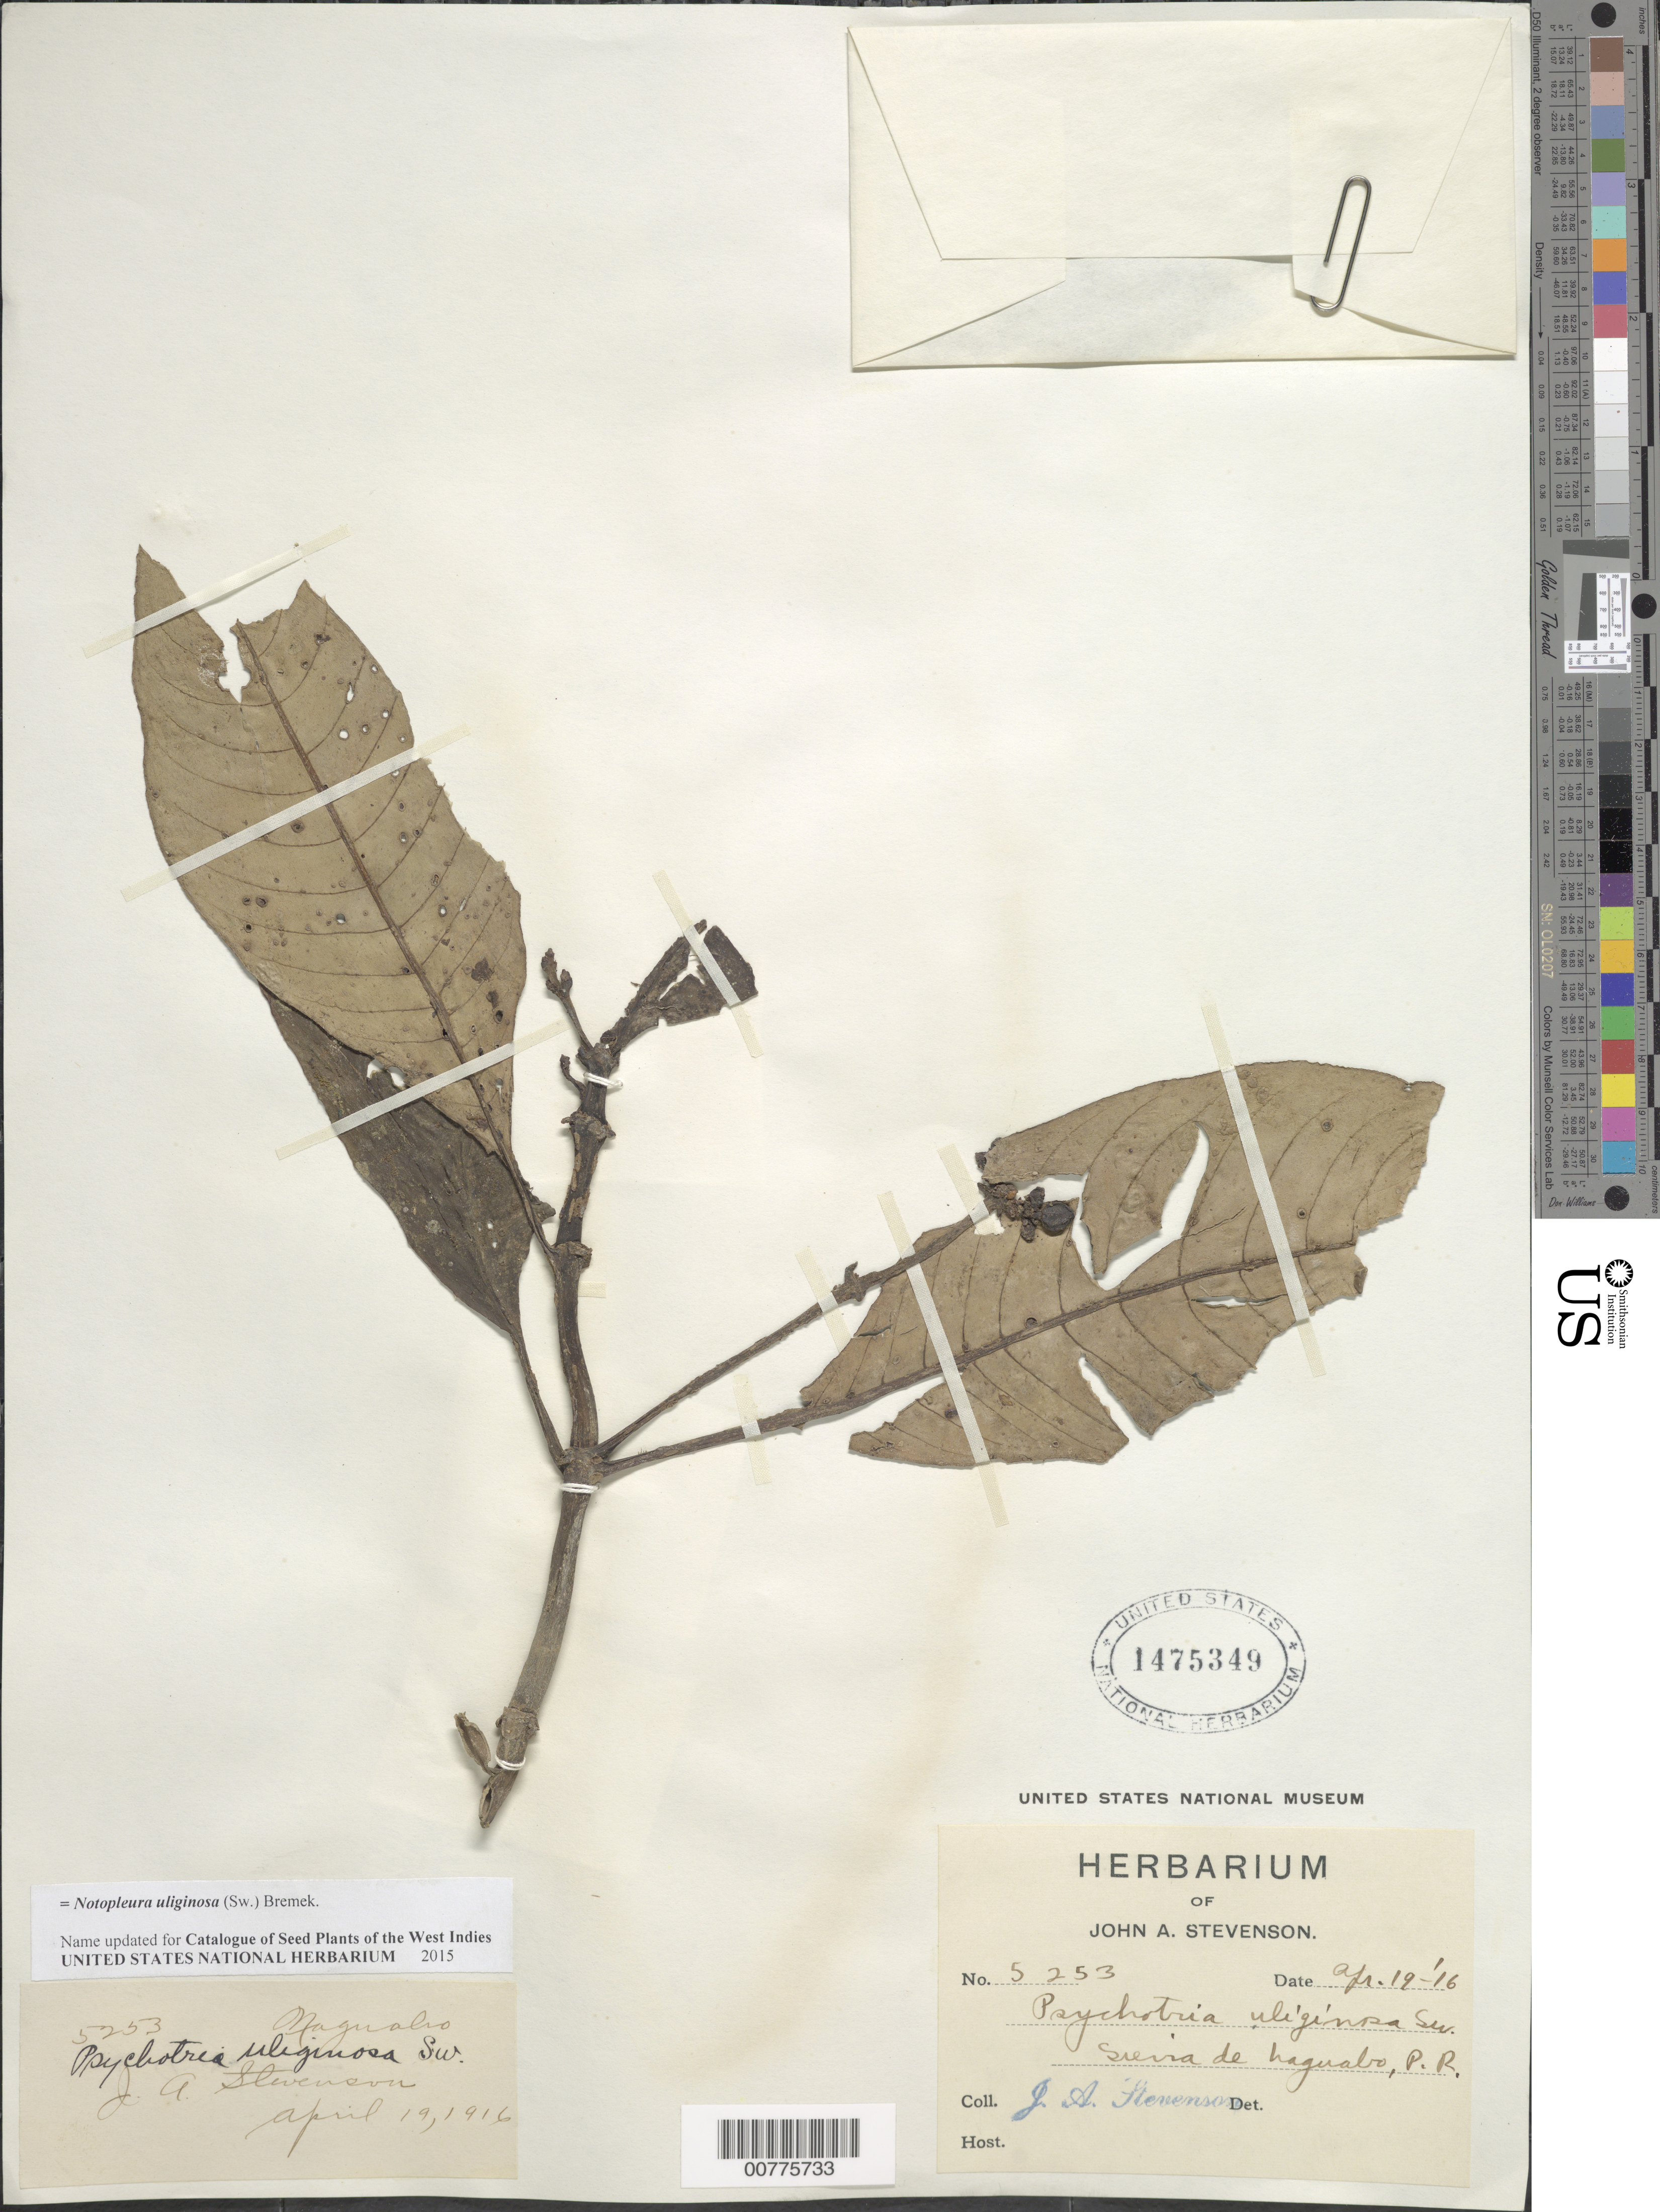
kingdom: Plantae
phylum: Tracheophyta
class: Magnoliopsida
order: Gentianales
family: Rubiaceae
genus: Notopleura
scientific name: Notopleura uliginosa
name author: (Sw.) Bremek.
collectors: J. Stevenson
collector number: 5253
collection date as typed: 19 Apr 1916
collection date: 1916-04-19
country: Puerto Rico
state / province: Naguabo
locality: Sierra de Naguabo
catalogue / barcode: US 1475349